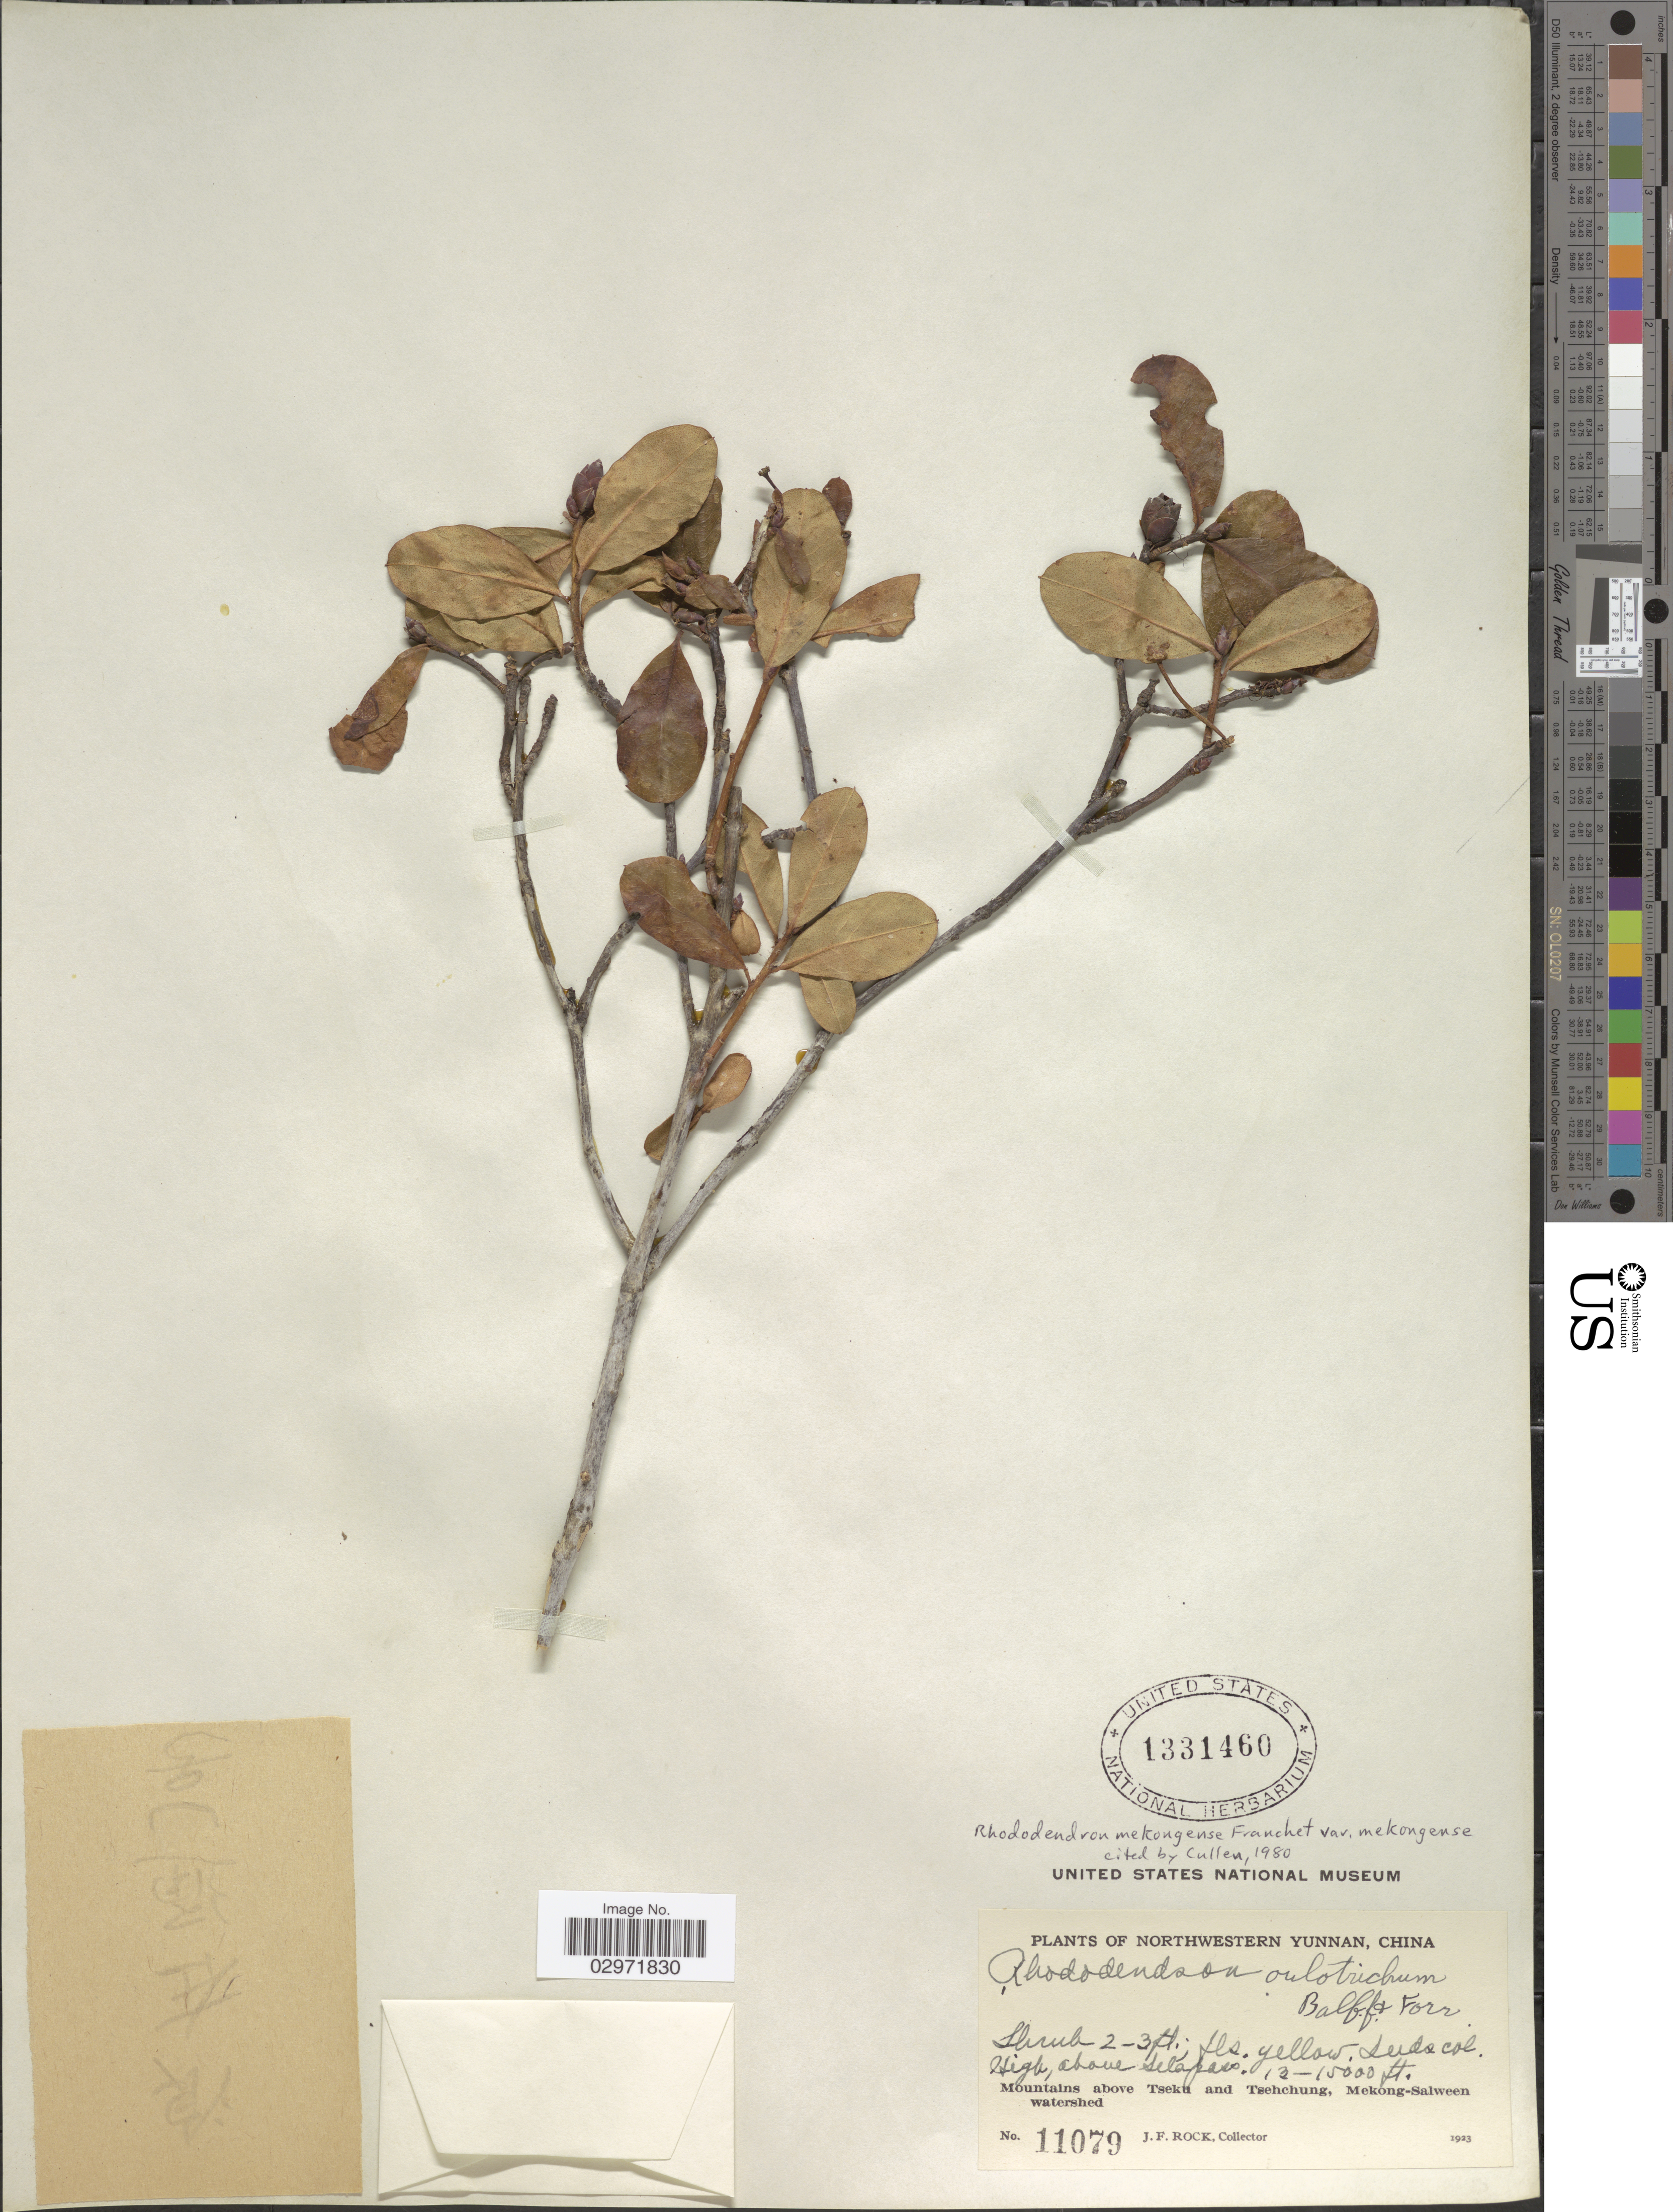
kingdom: Plantae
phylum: Tracheophyta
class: Magnoliopsida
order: Ericales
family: Ericaceae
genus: Rhododendron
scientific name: Rhododendron mekongense var. mekongense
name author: Franch.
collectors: J. Rock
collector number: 11079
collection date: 1923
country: China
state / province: Yunnan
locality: Northwestern Yunnan. High, above Selapass. Mountains above Tseku and Tsehchung, Mekong-Salween watershed.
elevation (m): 3658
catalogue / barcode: US 1331460